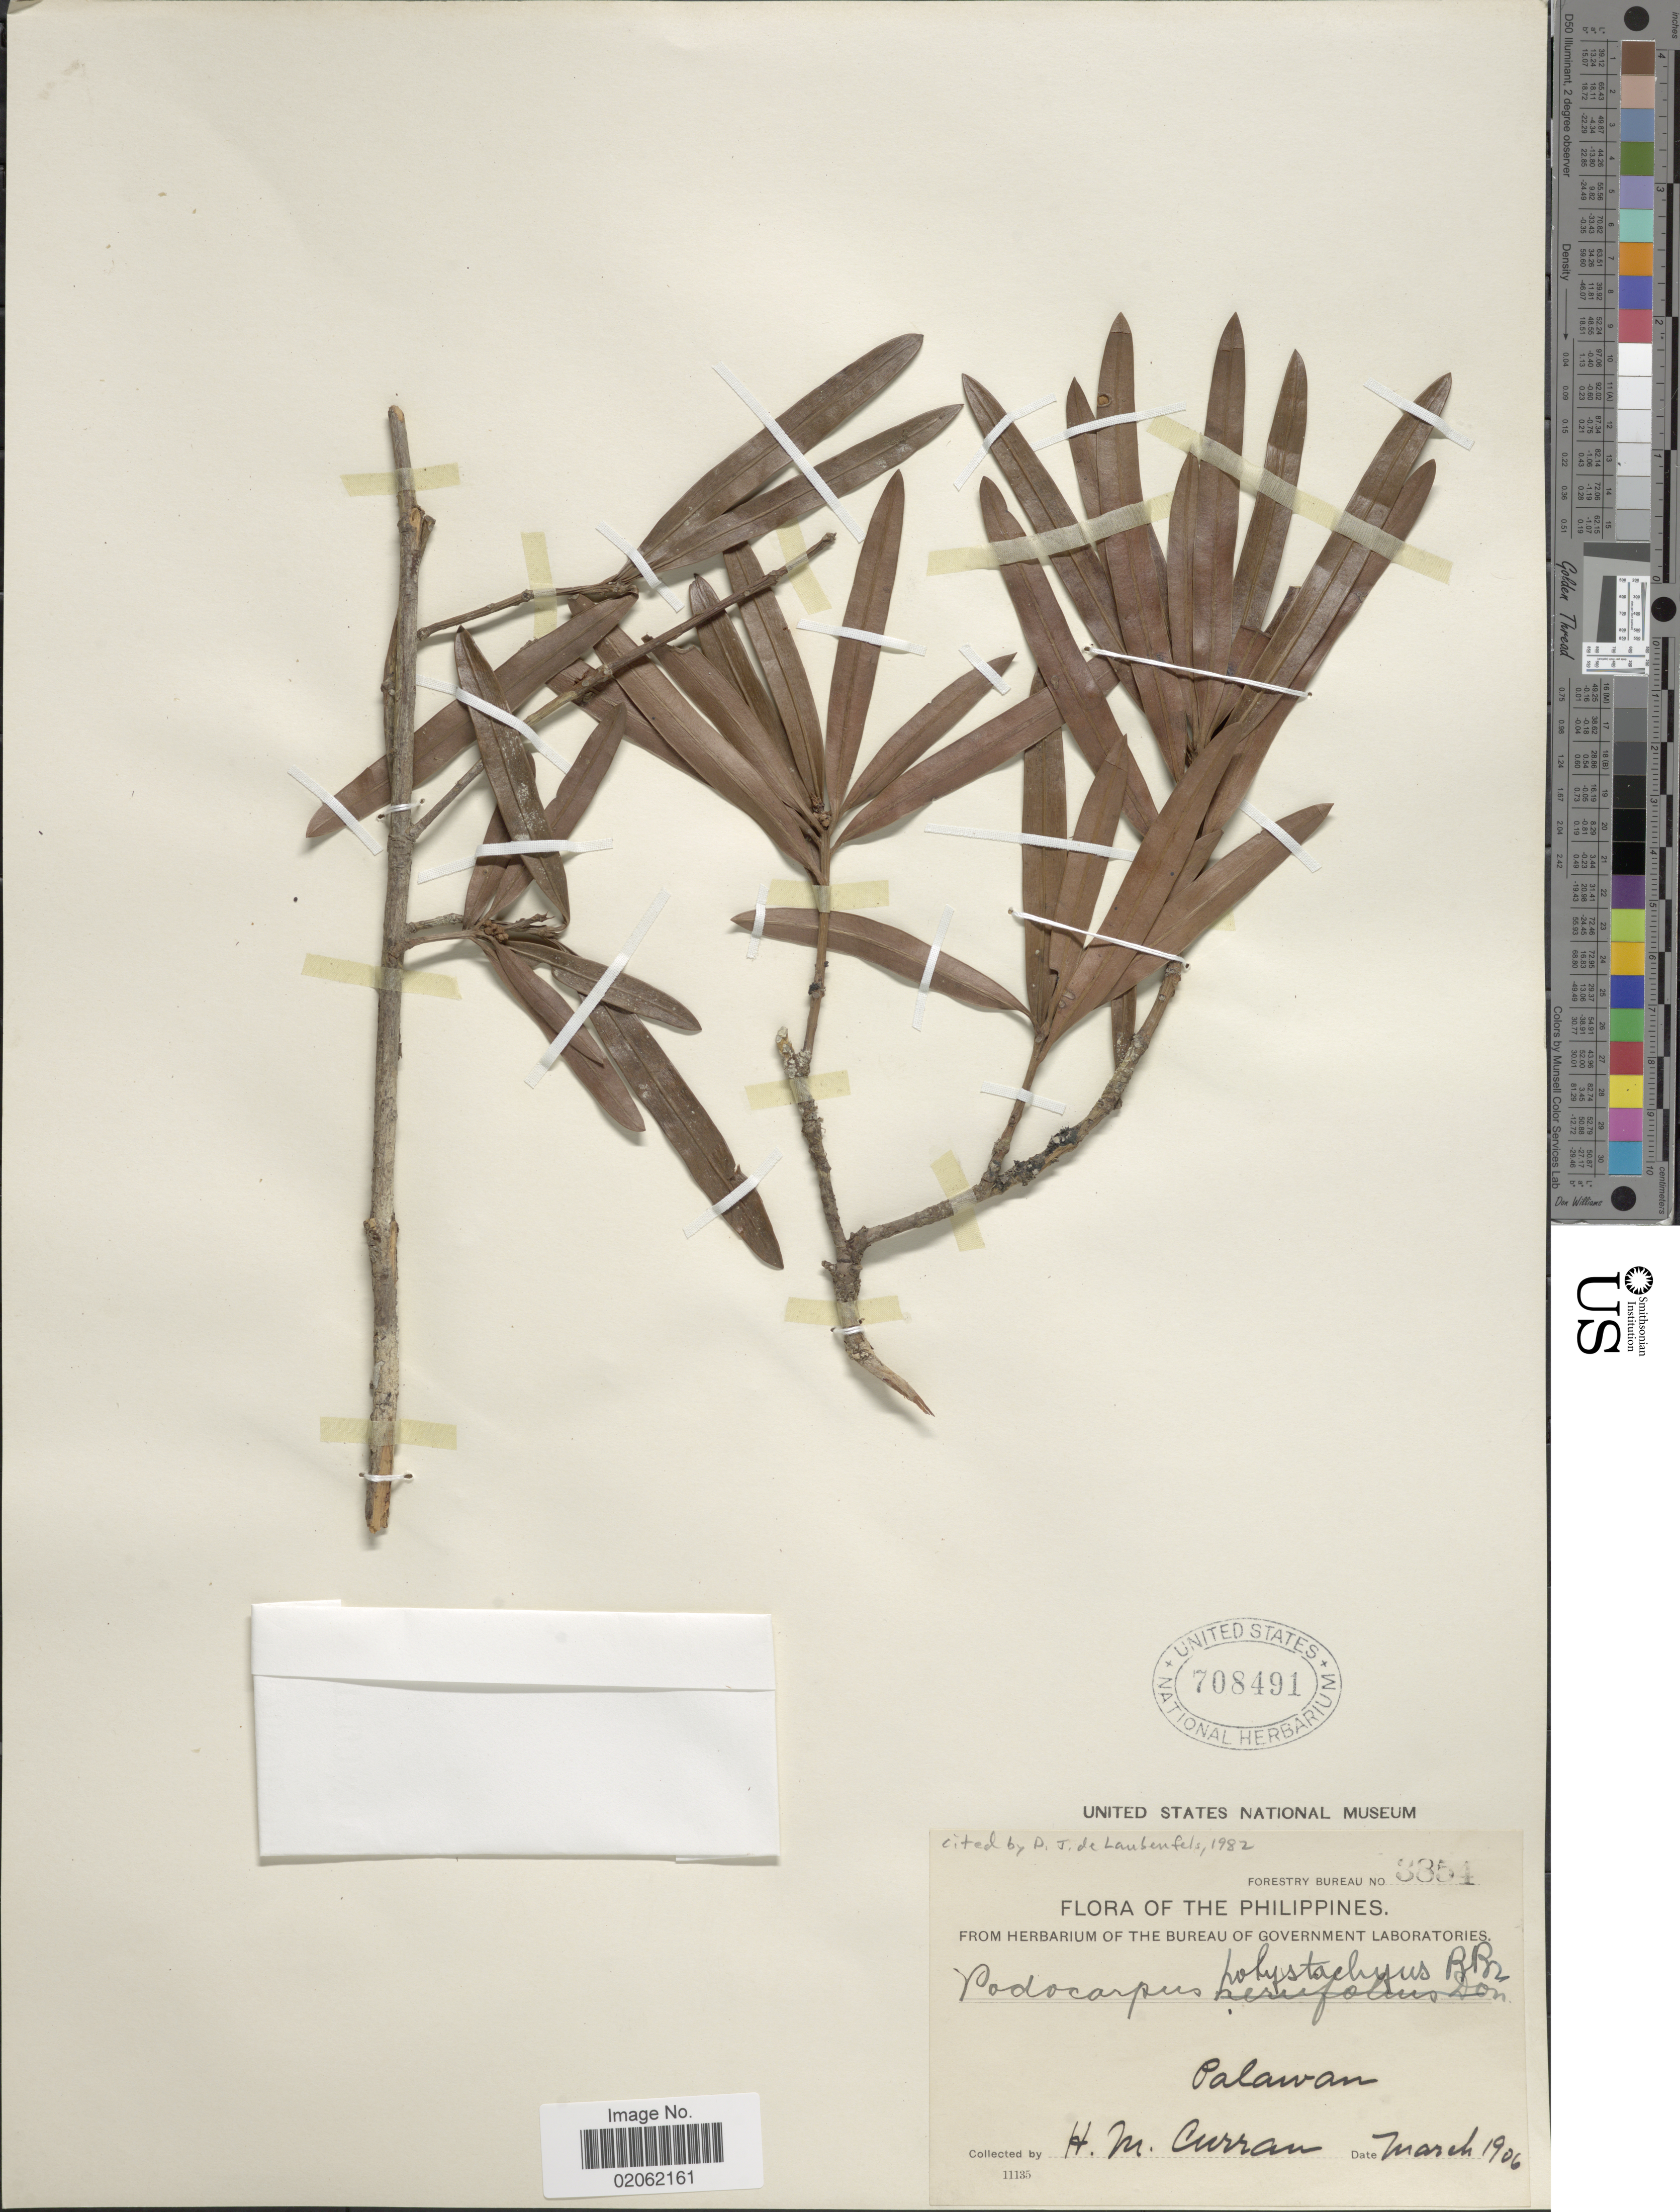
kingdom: Plantae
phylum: Tracheophyta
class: Pinopsida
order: Pinales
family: Podocarpaceae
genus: Podocarpus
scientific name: Podocarpus polystachyus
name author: R. Br. ex Endl.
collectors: H. M. Curran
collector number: Forestry Bureau 3354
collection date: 1906-03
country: Philippines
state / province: Mimaropa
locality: Palawan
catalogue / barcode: US 708491